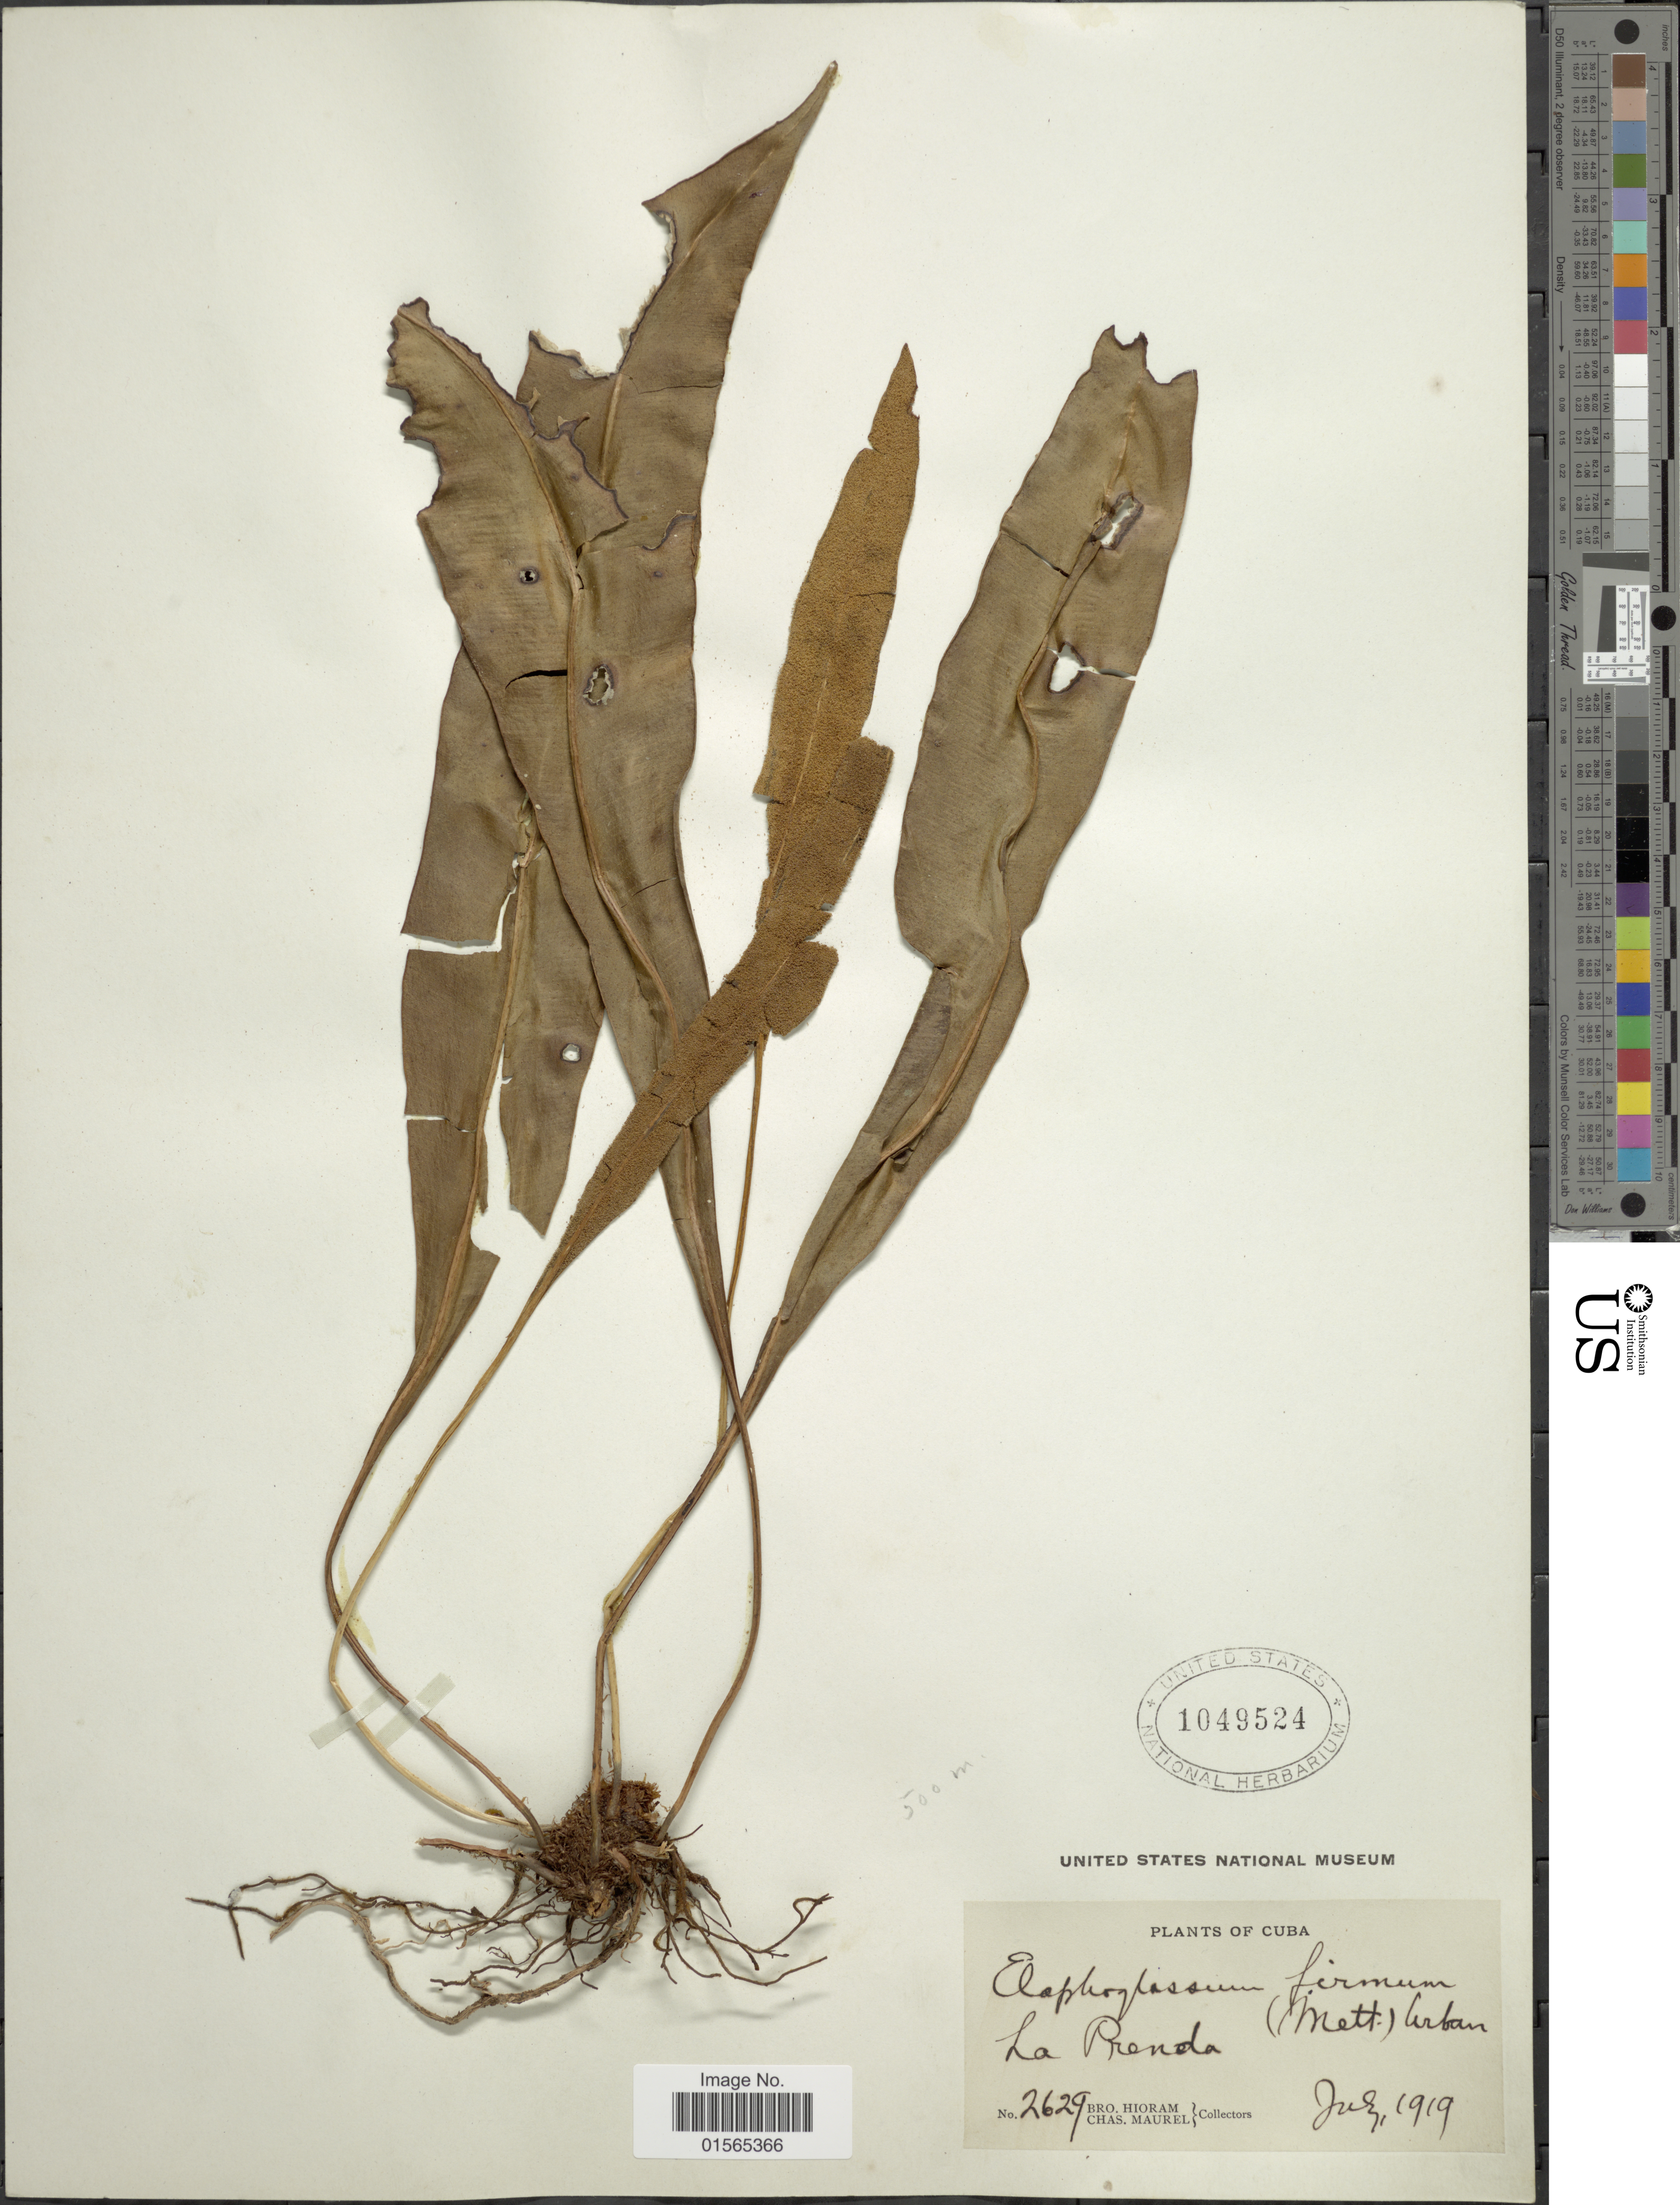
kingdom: Plantae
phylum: Tracheophyta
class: Polypodiopsida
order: Polypodiales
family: Dryopteridaceae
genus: Elaphoglossum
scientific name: Elaphoglossum firmum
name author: (Mett.) Urb.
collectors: Bro. Hioram & C. Maurel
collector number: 2629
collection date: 1919-07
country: Cuba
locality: La Prenda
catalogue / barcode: US 1049524